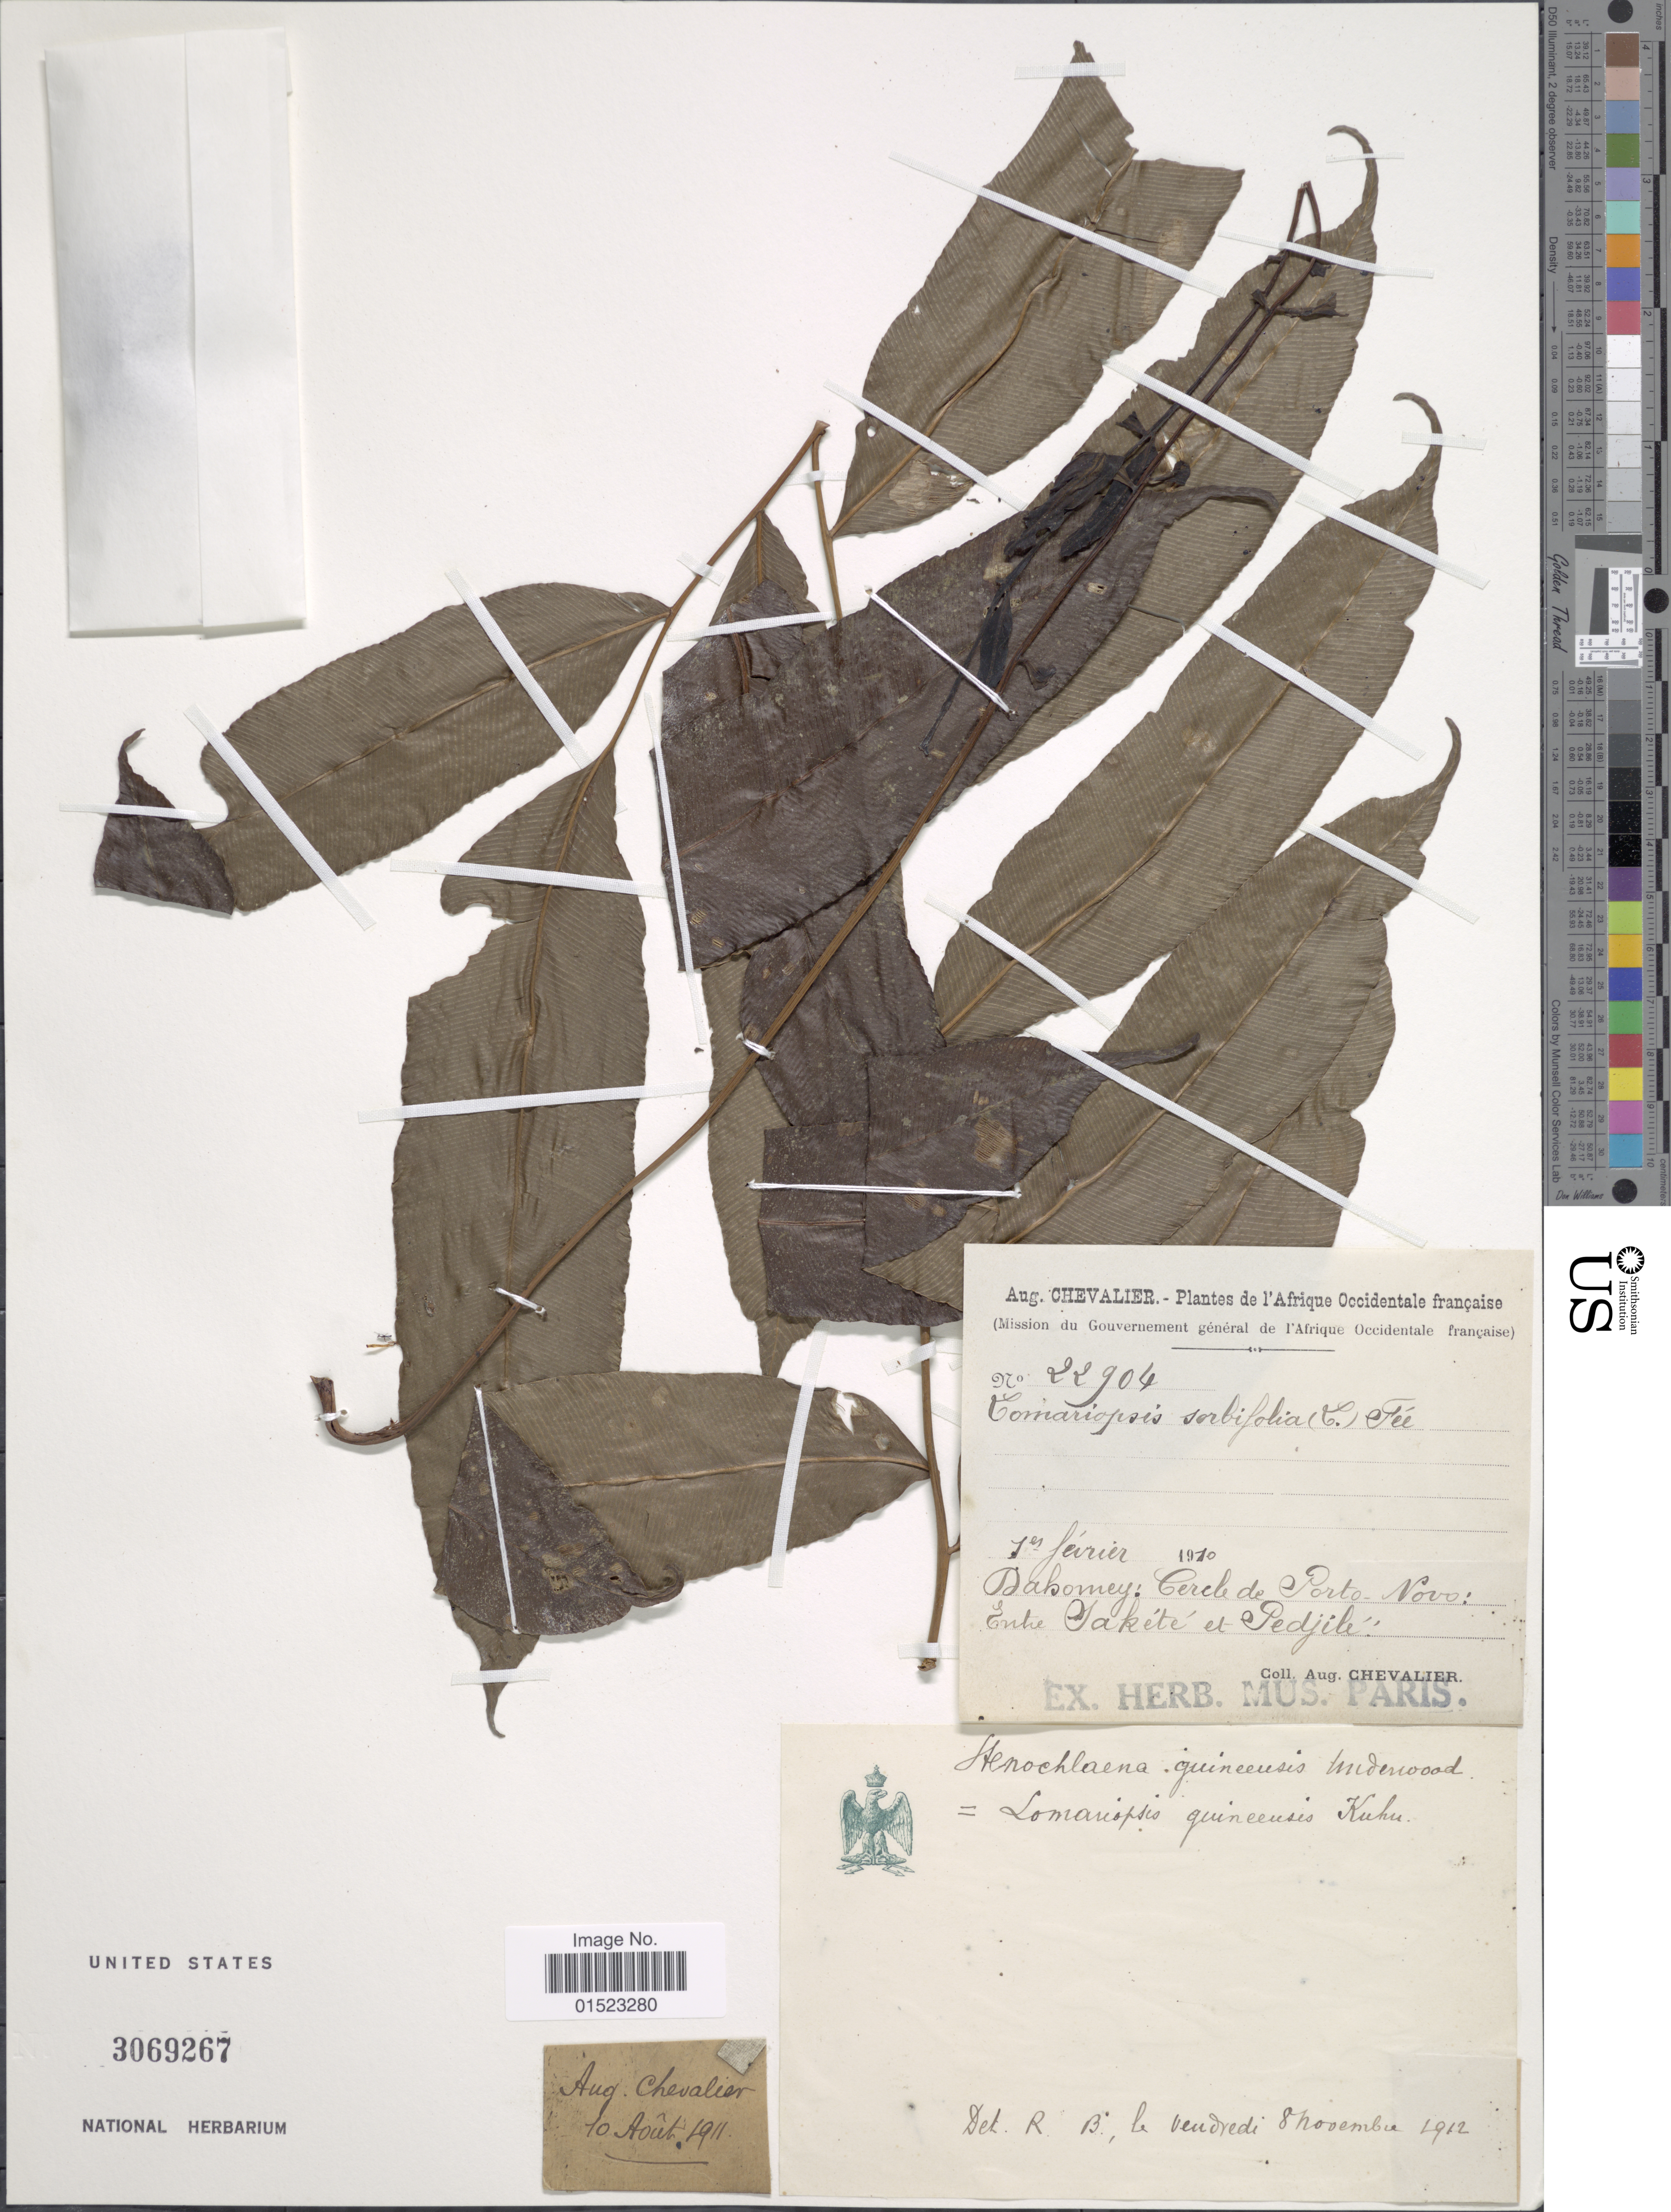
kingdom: Plantae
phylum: Tracheophyta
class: Polypodiopsida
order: Polypodiales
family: Blechnaceae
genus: Stenochlaena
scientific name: Stenochlaena sorbifolia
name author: (L.) J. Sm.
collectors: A. J. Chevalier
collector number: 22904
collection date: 1970-02-01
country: Benin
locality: Dahomey: Cereb de Porto, Novo: Enke Saker et Pedjile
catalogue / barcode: US 3069267